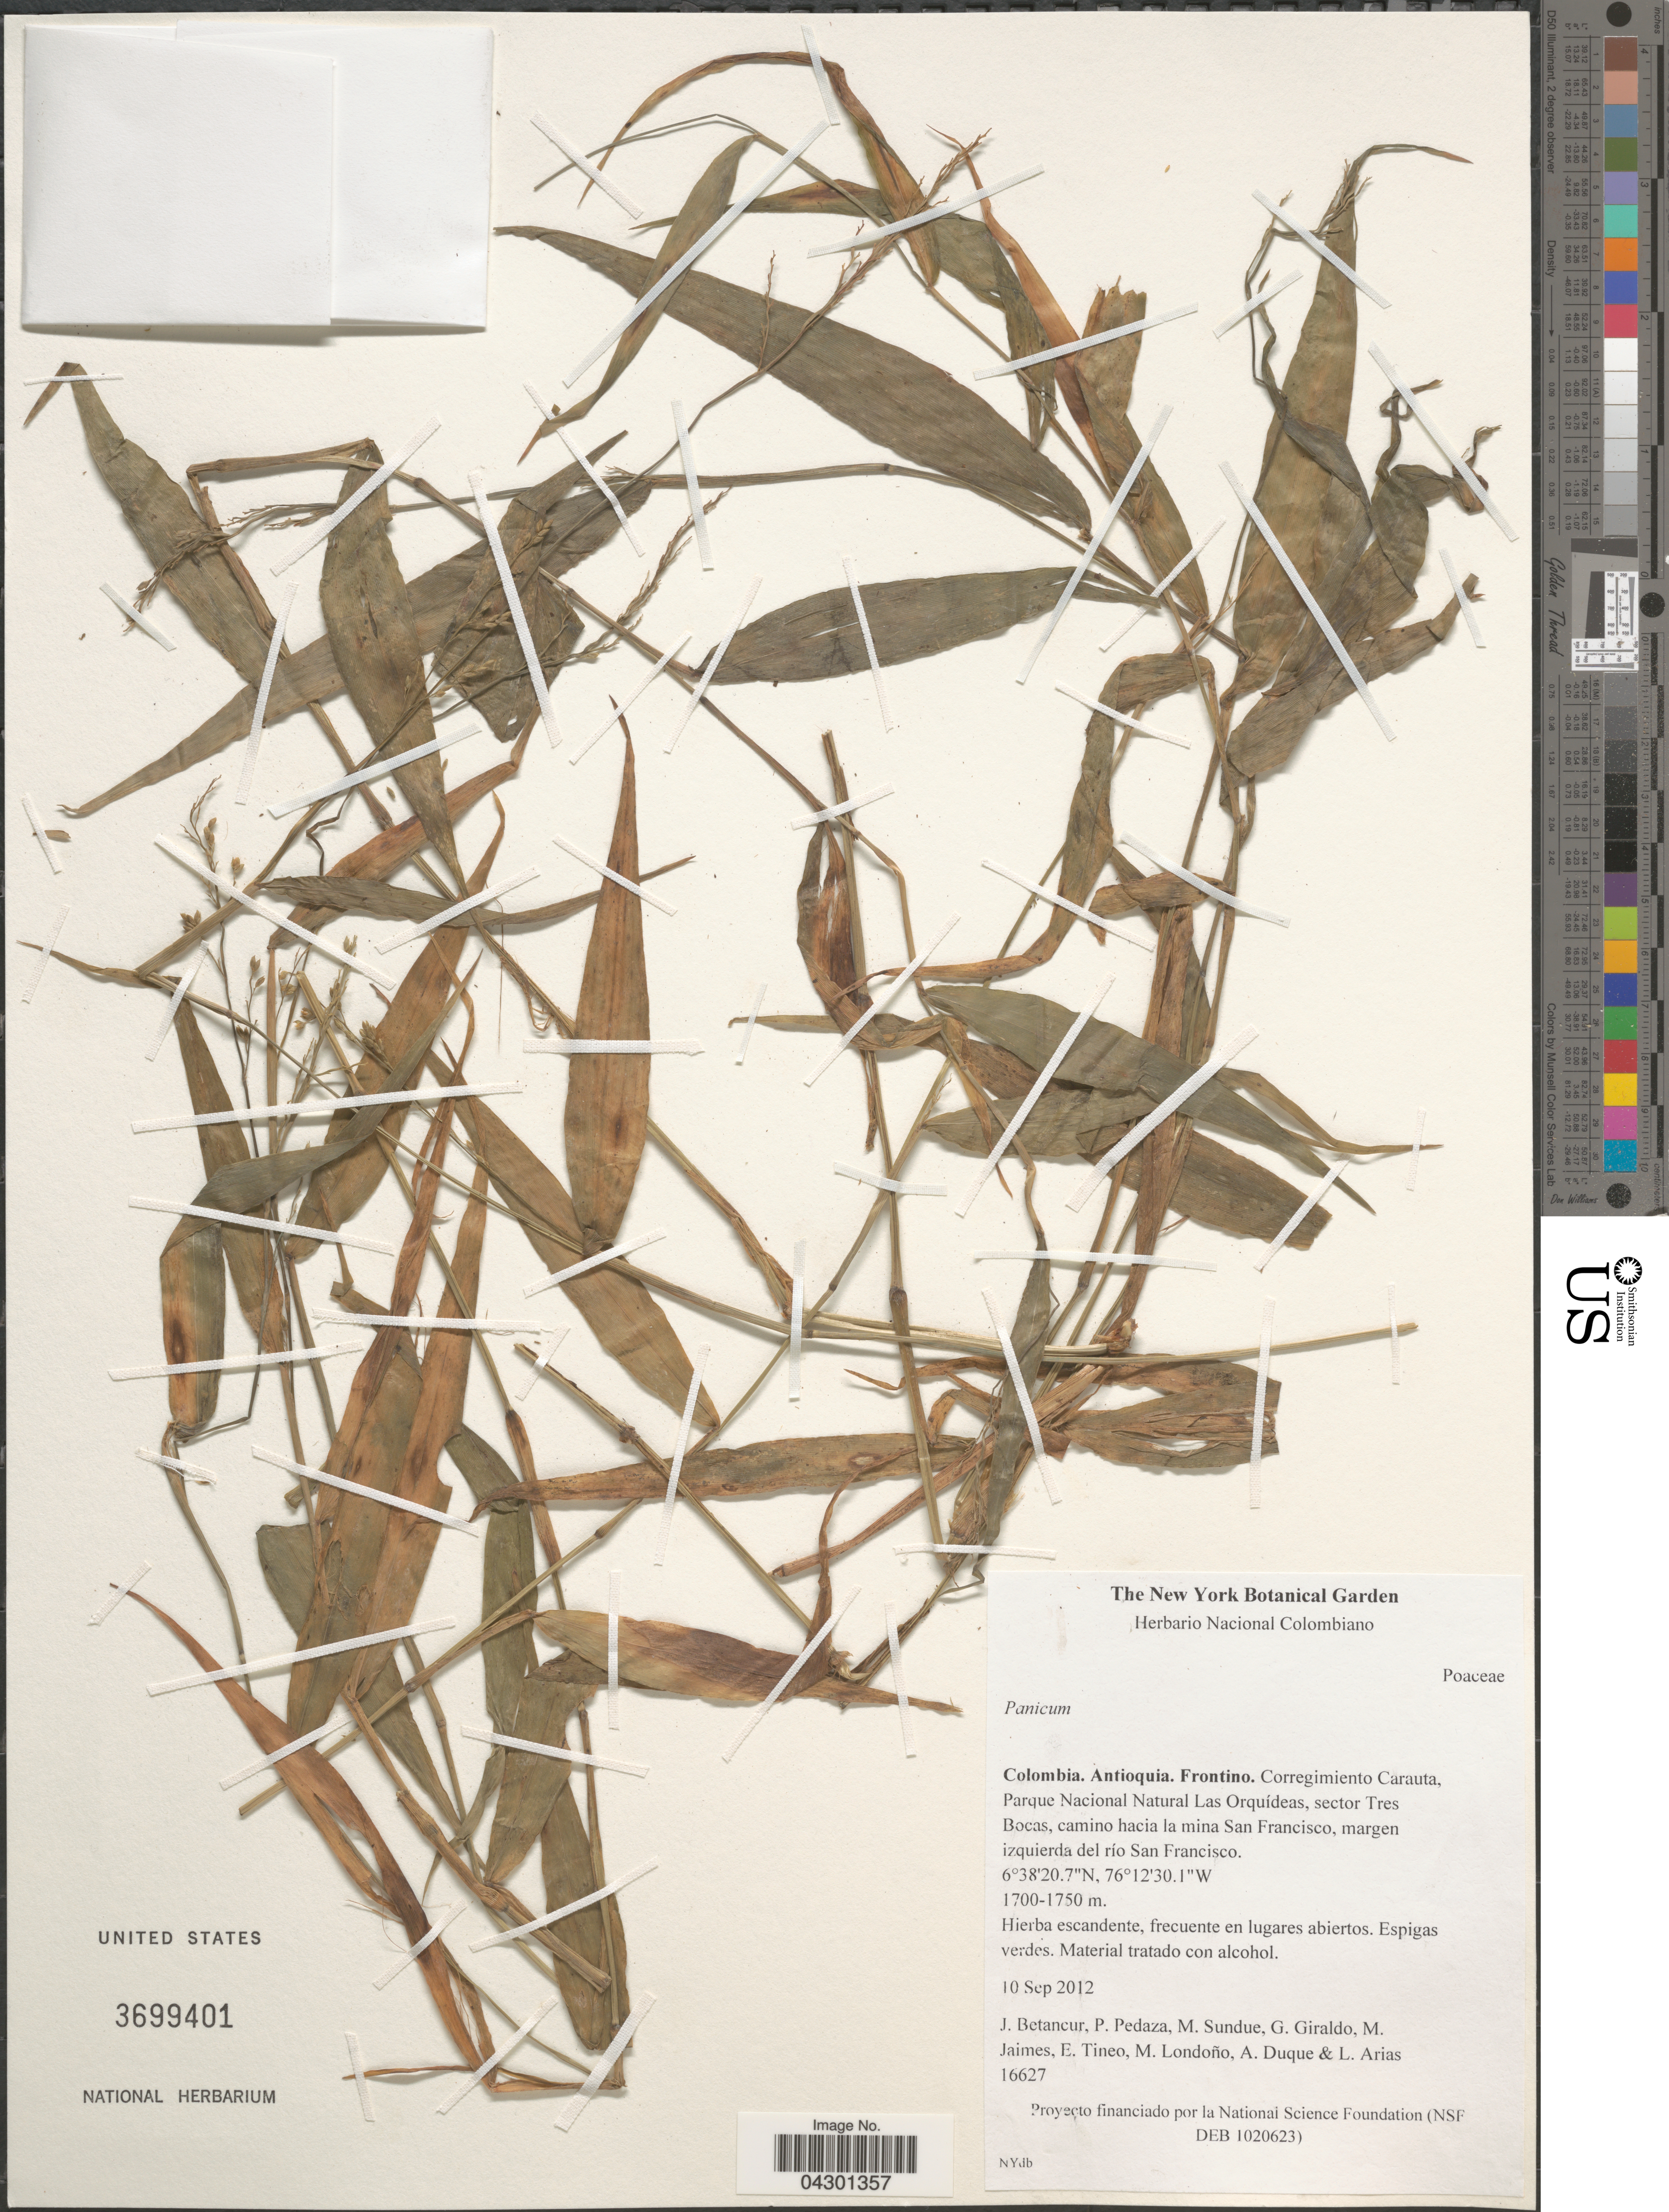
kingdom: Plantae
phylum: Tracheophyta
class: Liliopsida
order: Poales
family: Poaceae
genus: Panicum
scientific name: Panicum sp.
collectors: J. Betancur, P. Pedaza, M. Sundue, G. Giraldo & et al.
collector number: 16627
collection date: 2012-09-10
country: Colombia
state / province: Antioquia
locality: Frontino. Corregimiento Carauta, Parque Nacional Natural Las Orquídeas, sector Tres Bocas, camino hacia la mina San Francisco, margen izquierda del río San Francisco.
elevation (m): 1700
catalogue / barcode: US 3699401